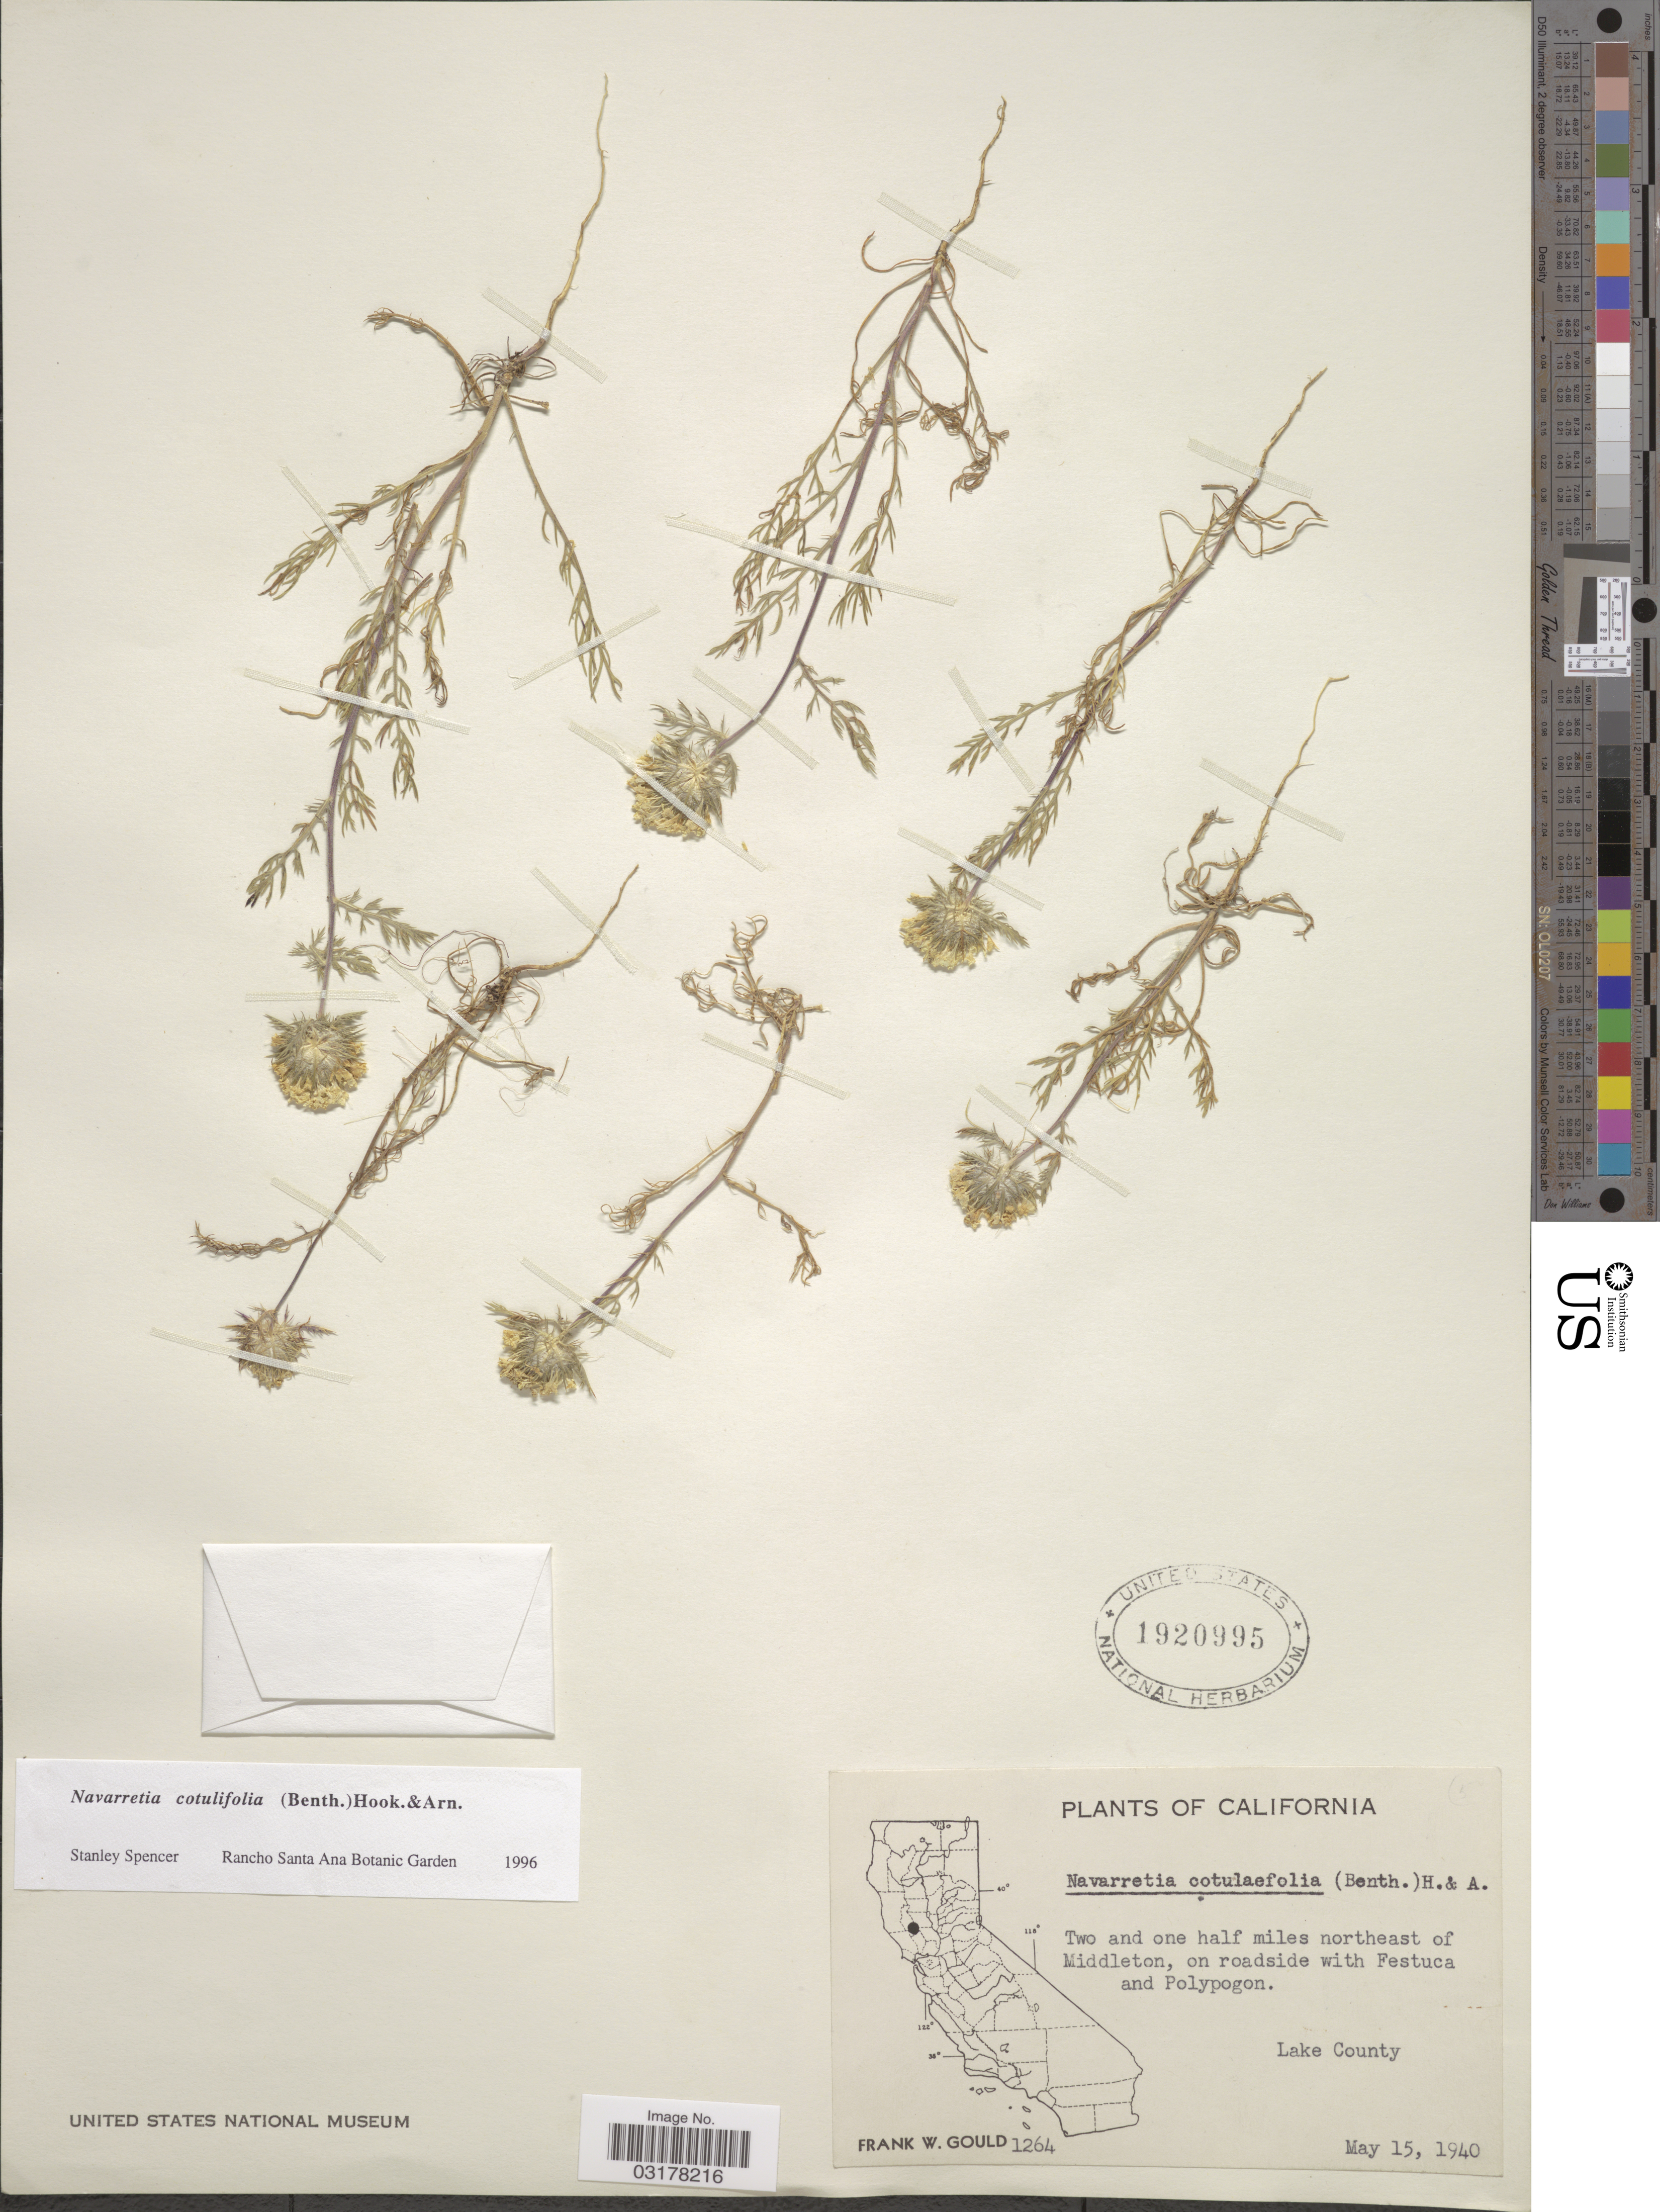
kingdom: Plantae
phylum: Tracheophyta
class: Magnoliopsida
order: Ericales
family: Polemoniaceae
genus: Navarretia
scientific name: Navarretia cotulifolia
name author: (Benth.) Hook. & Arn.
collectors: F. W. Gould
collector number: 1264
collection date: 1940-05-15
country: United States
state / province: California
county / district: Lake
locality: Two and one half miles northeast of Middleton. Lake County.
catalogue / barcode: US 1920995